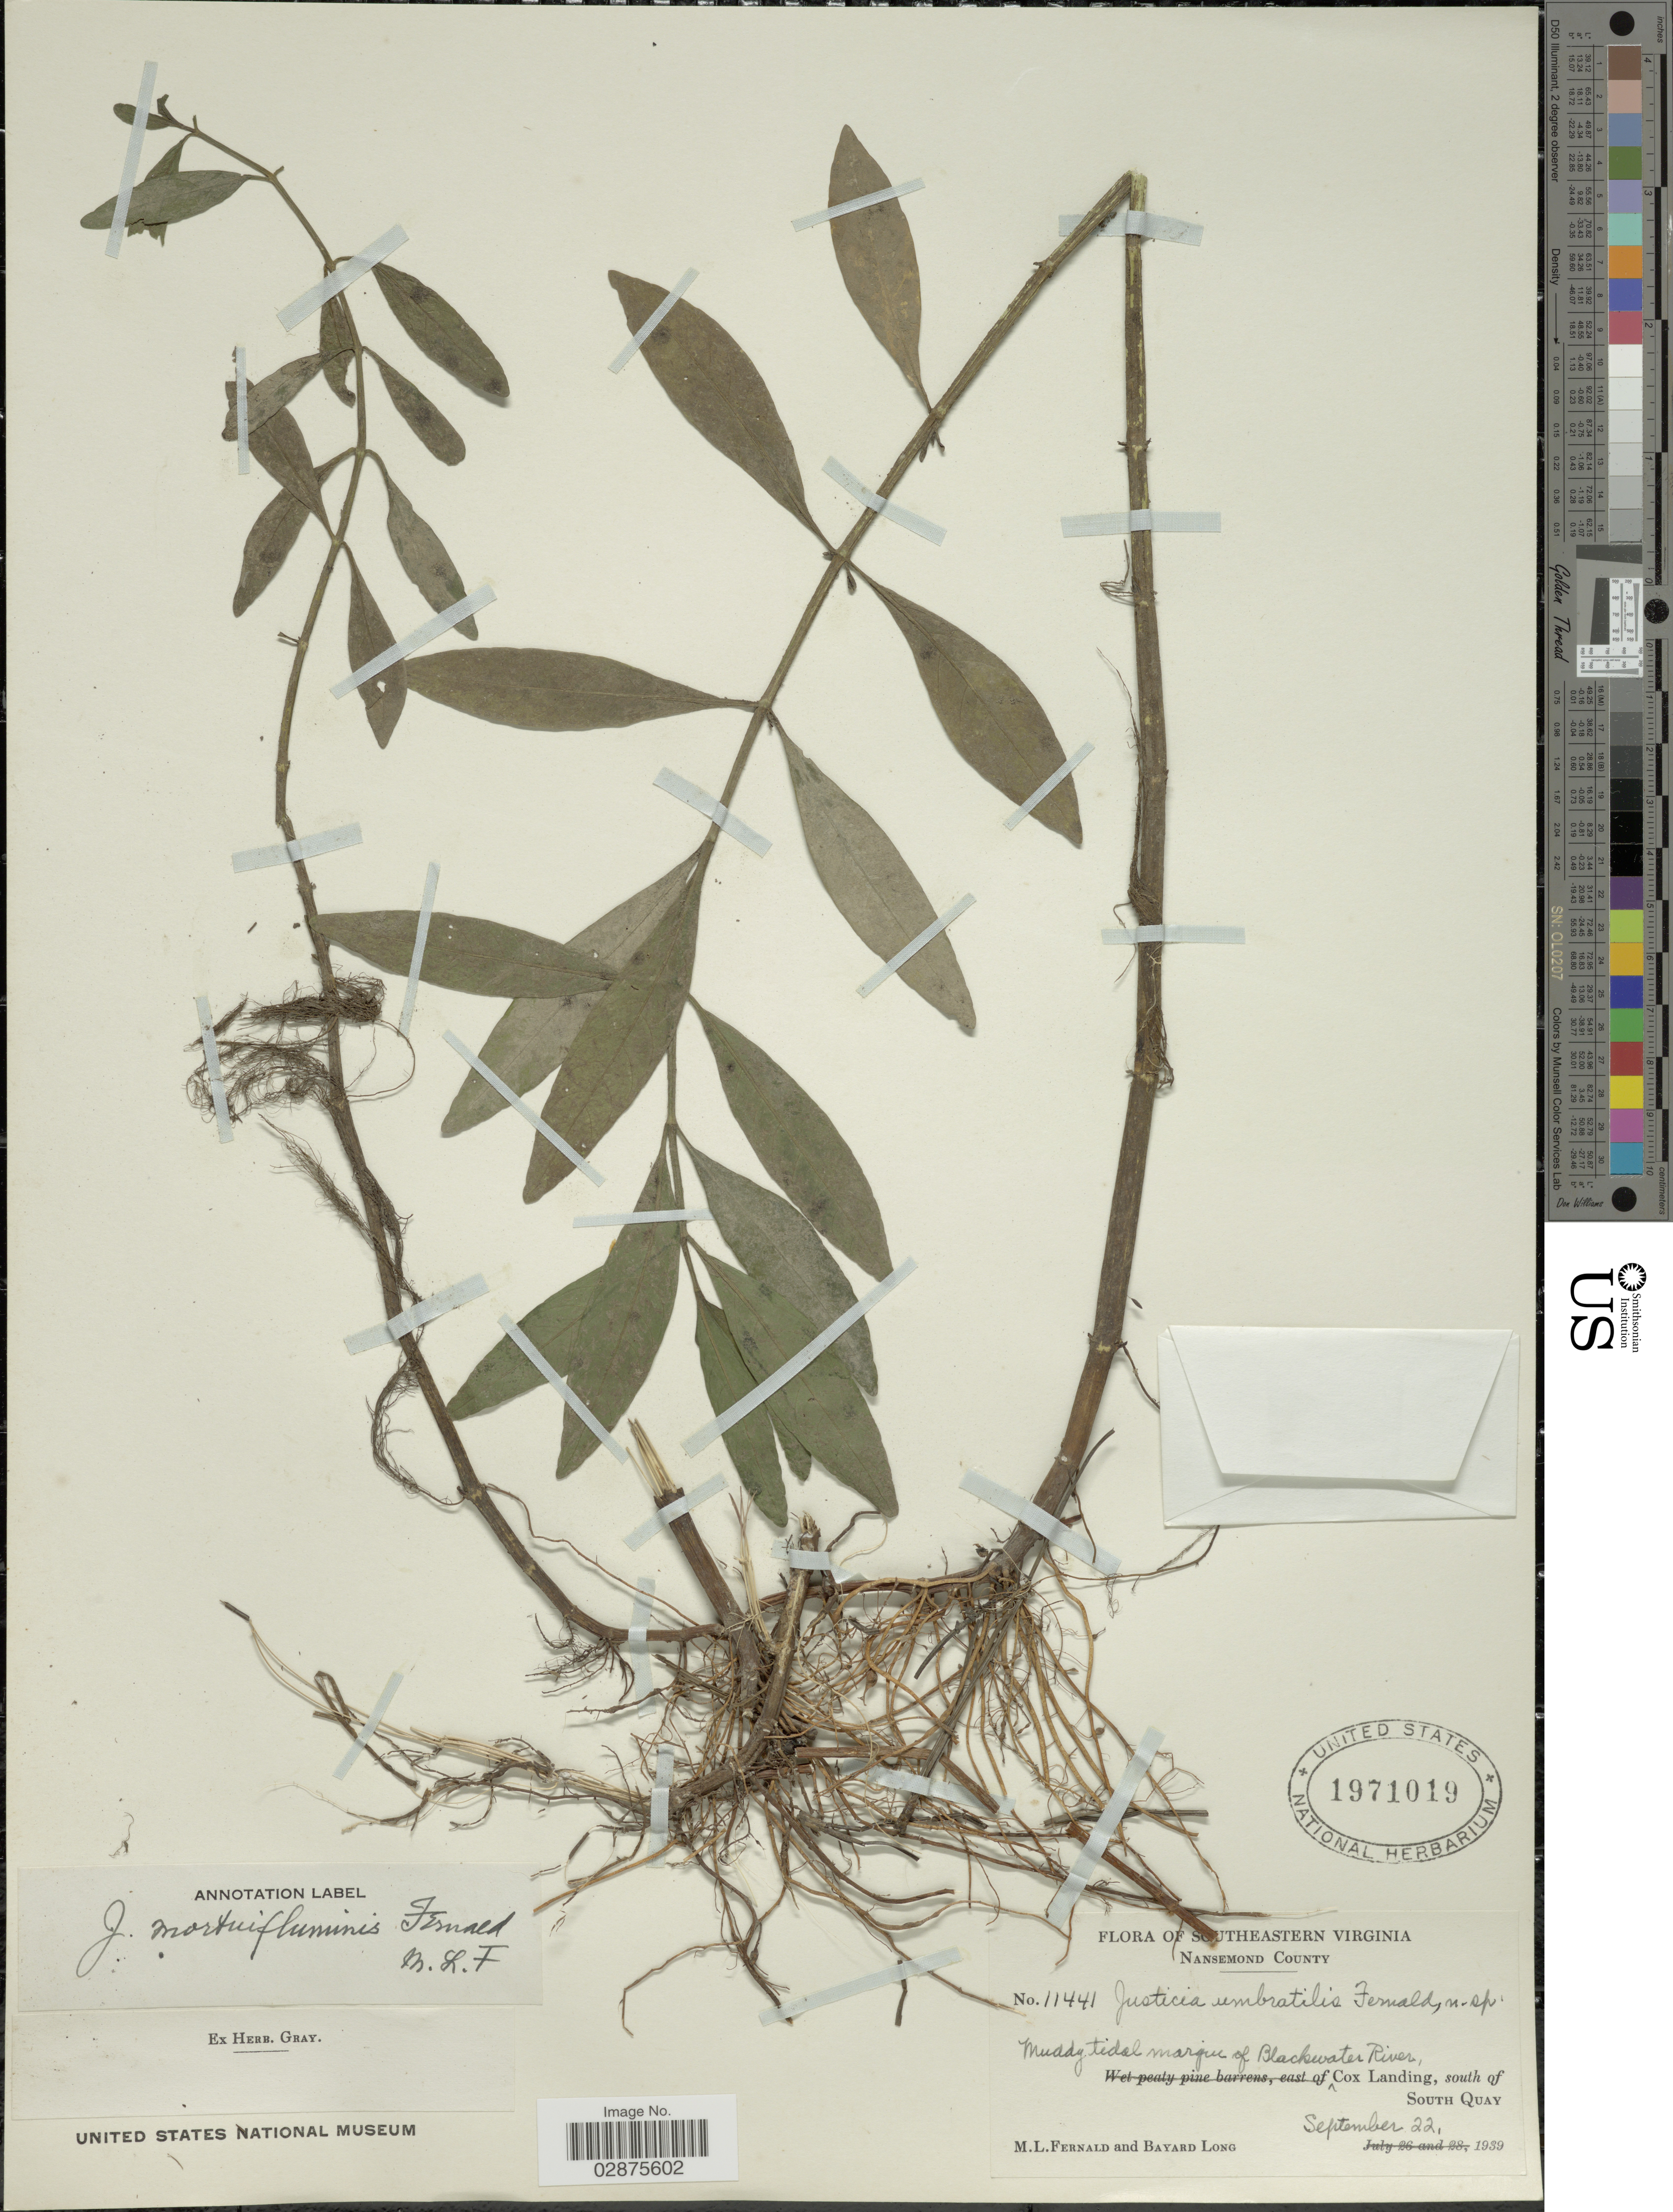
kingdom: Plantae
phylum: Tracheophyta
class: Magnoliopsida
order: Lamiales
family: Acanthaceae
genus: Justicia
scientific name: Justicia mortuifluminis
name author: Fernald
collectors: M. L. Fernald & B. H. Long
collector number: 11441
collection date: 1939-09-22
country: United States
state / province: Virginia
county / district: City of Suffolk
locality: Southeastern Virginia. Nansemond County. Muddy tidal margin of Blackwater River. Cox Landing, south of South Quay.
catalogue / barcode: US 1971019